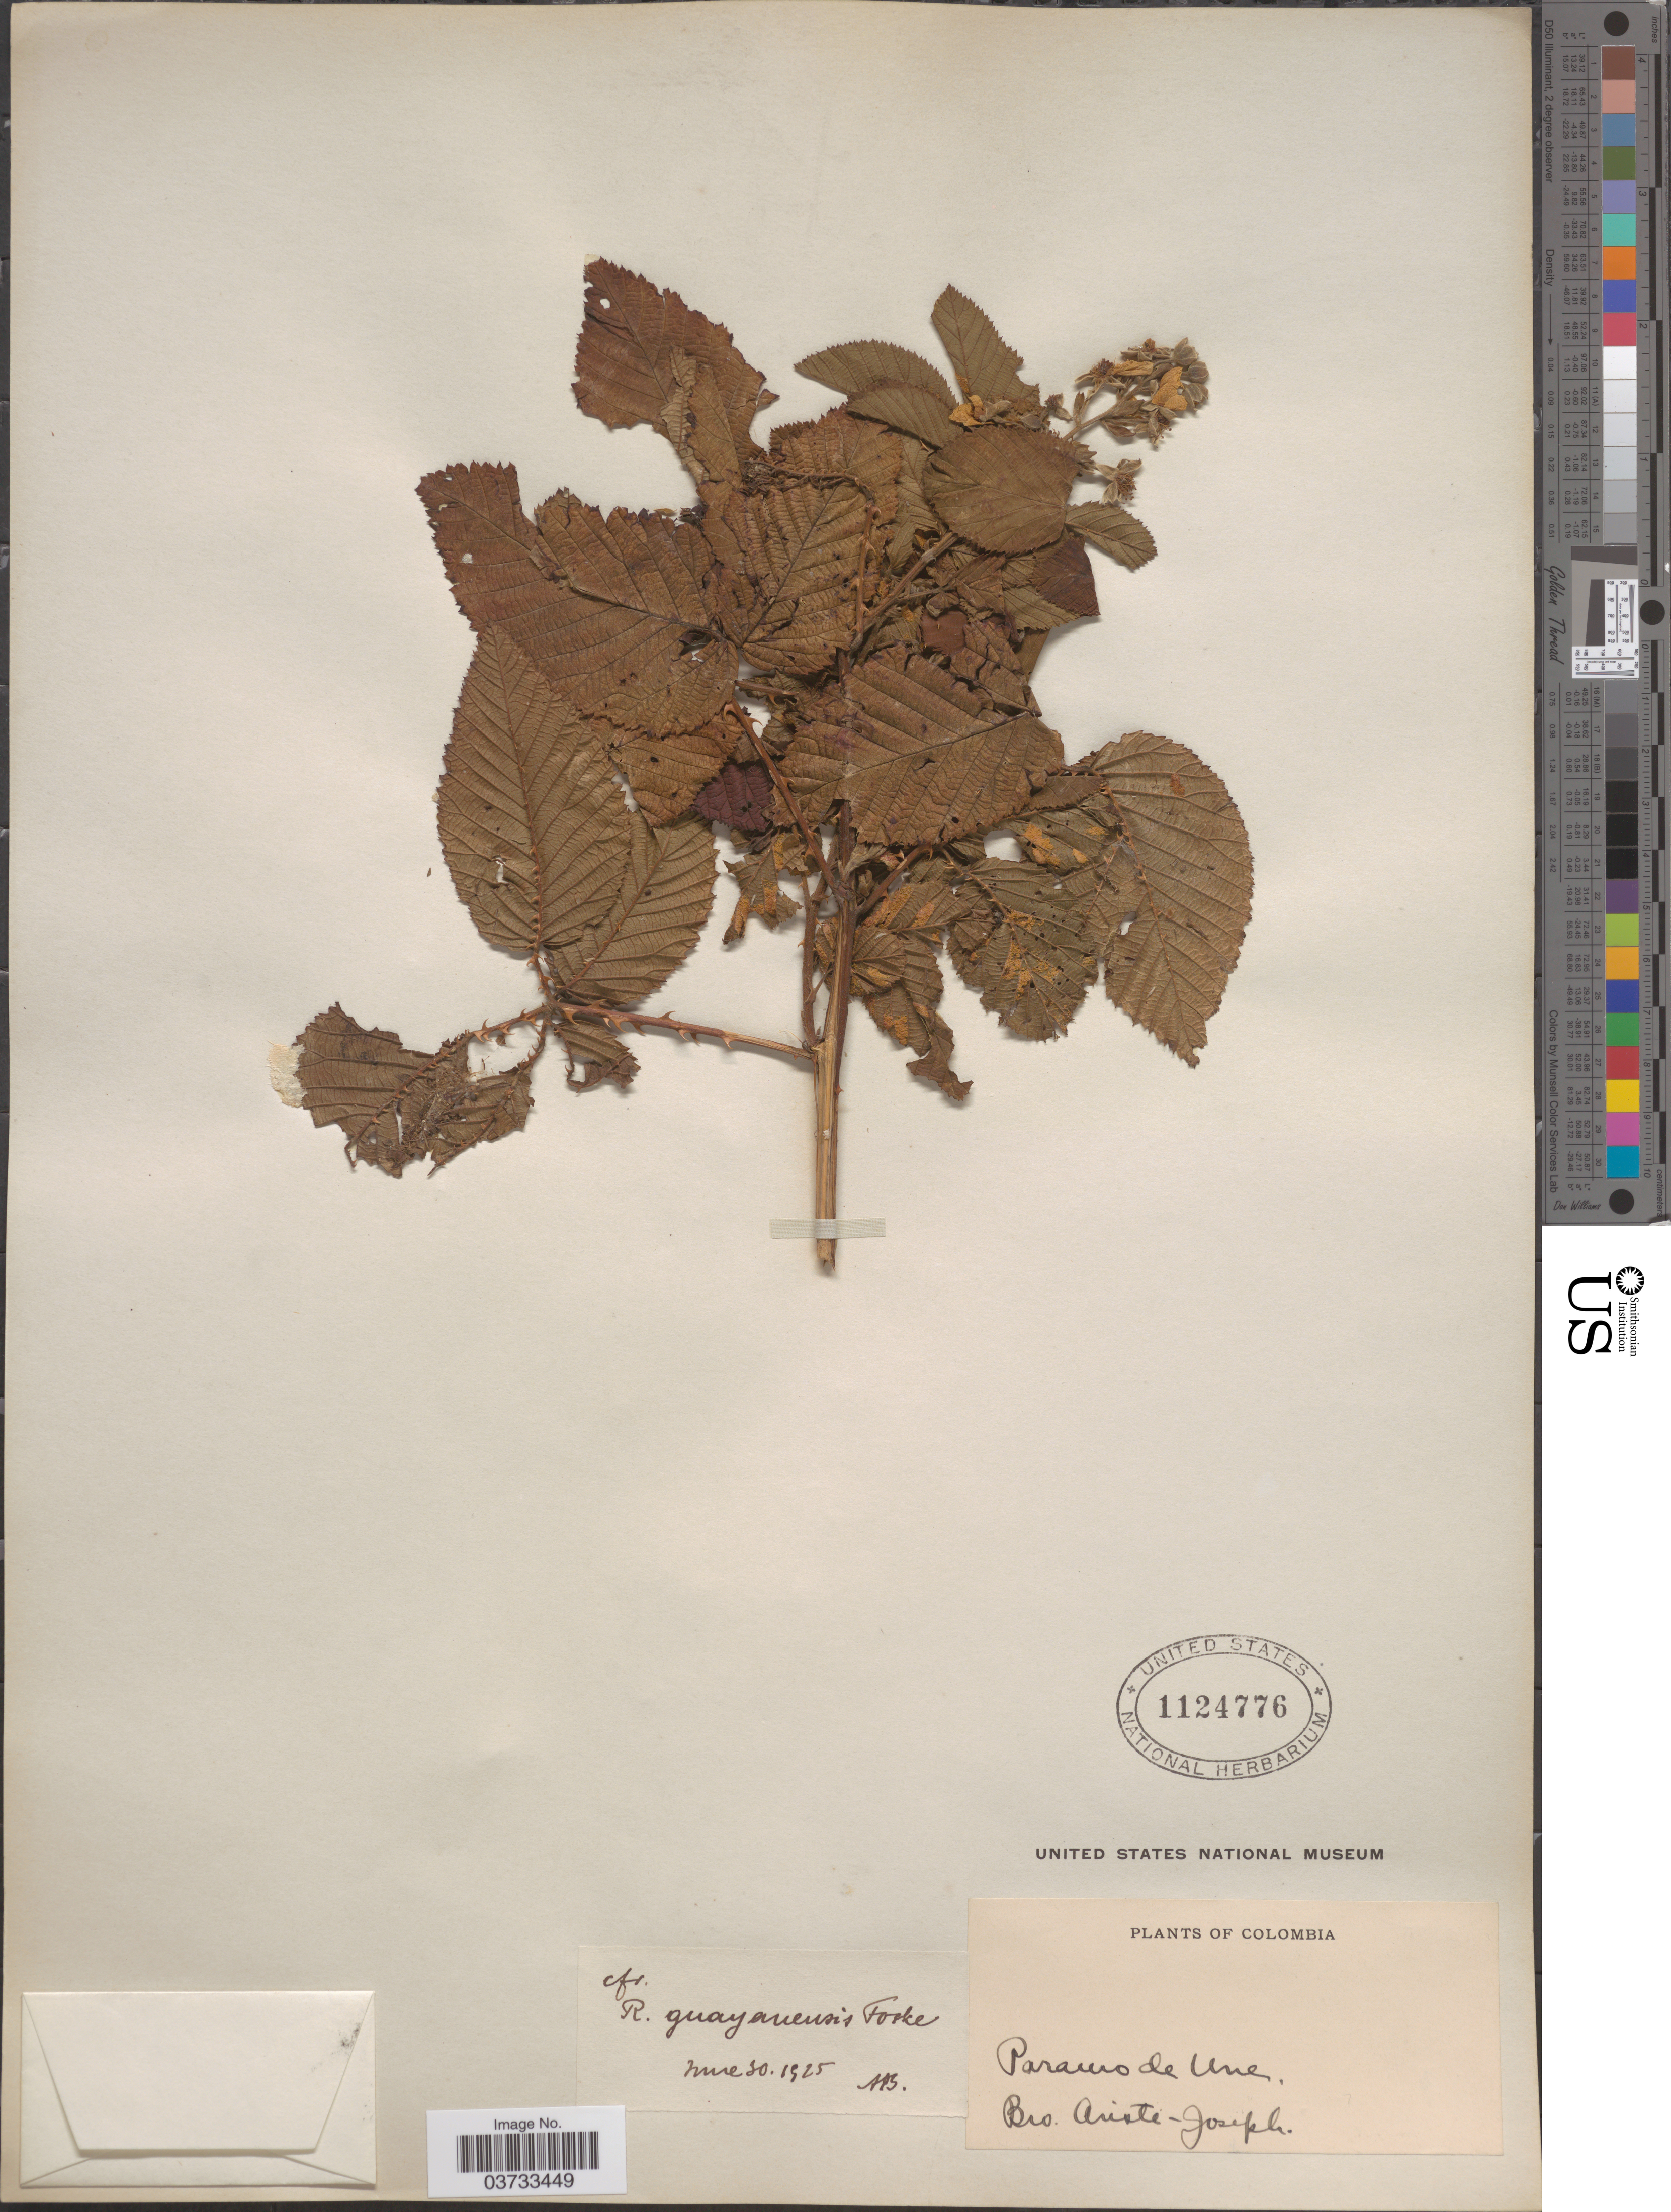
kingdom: Plantae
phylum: Tracheophyta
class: Magnoliopsida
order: Rosales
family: Rosaceae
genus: Rubus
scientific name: Rubus guyanensis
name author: Focke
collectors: Bro. Ariste-Joseph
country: Colombia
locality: Paramo de Une.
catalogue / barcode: US 1124776